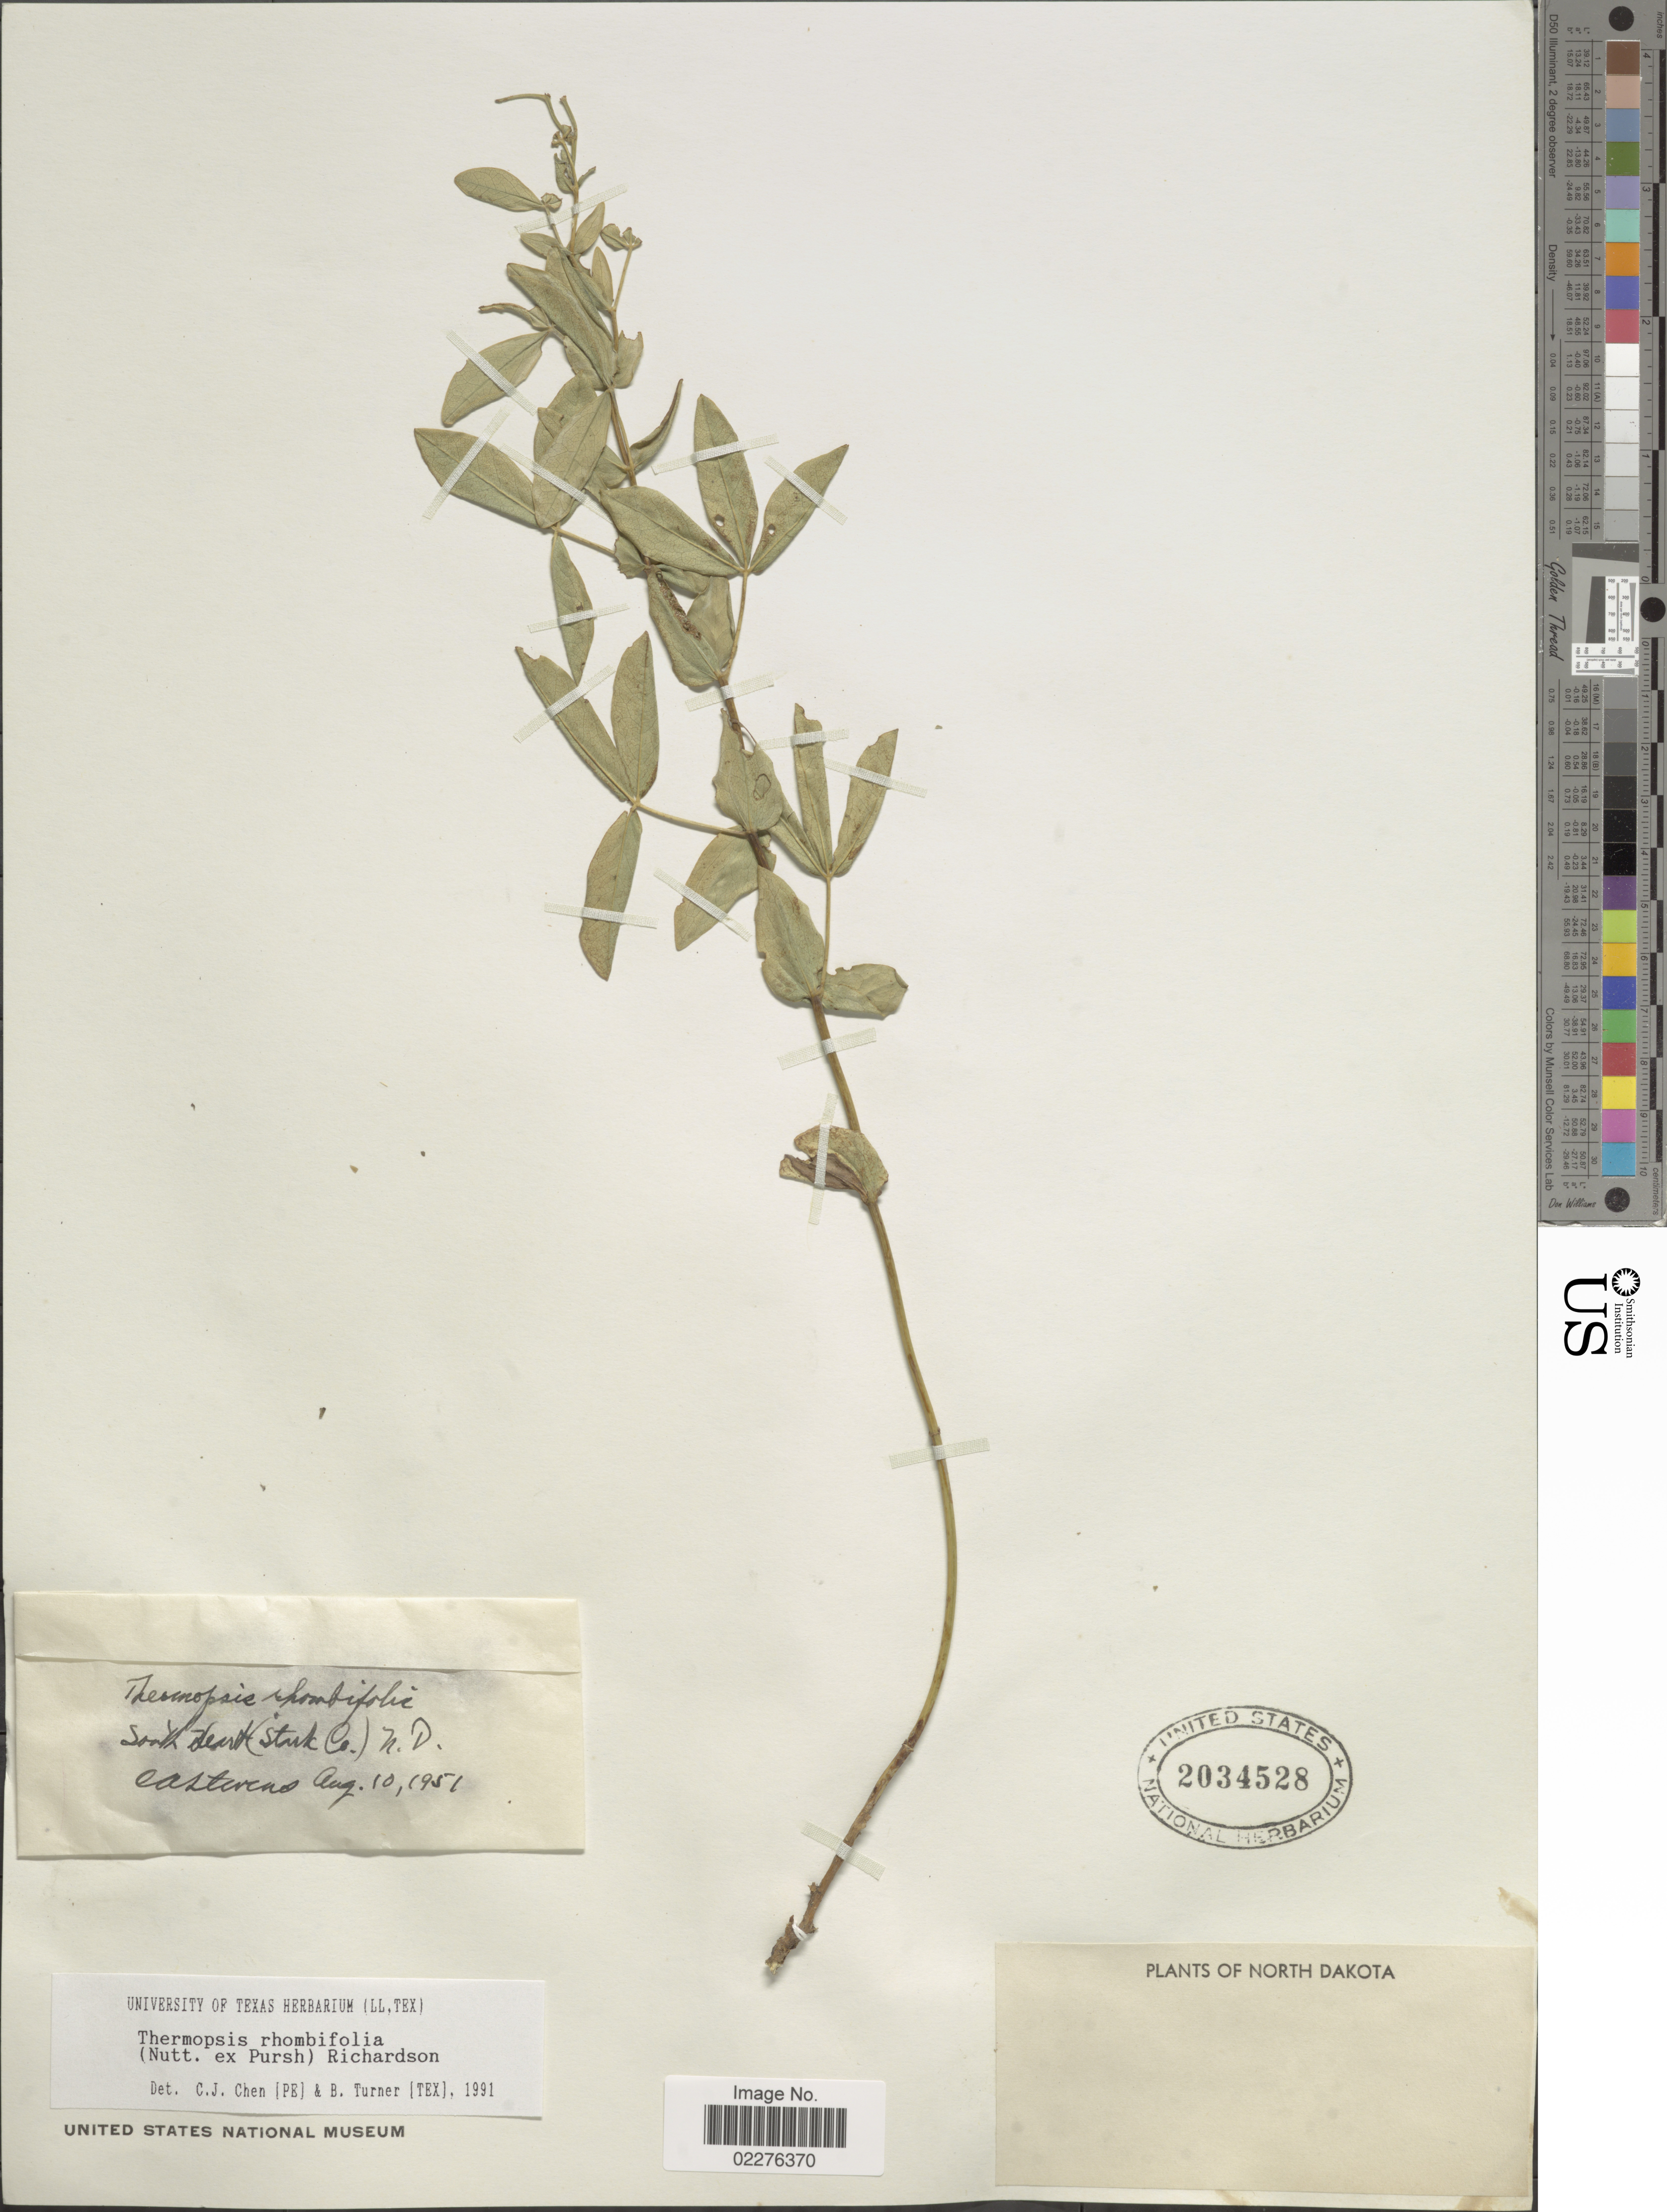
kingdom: Plantae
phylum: Tracheophyta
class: Magnoliopsida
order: Fabales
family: Fabaceae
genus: Thermopsis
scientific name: Thermopsis rhombifolia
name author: Richardson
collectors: O. A. Stevens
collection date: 1951-08-10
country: United States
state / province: North Dakota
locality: South desert (Stuk Co)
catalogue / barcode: US 2034528